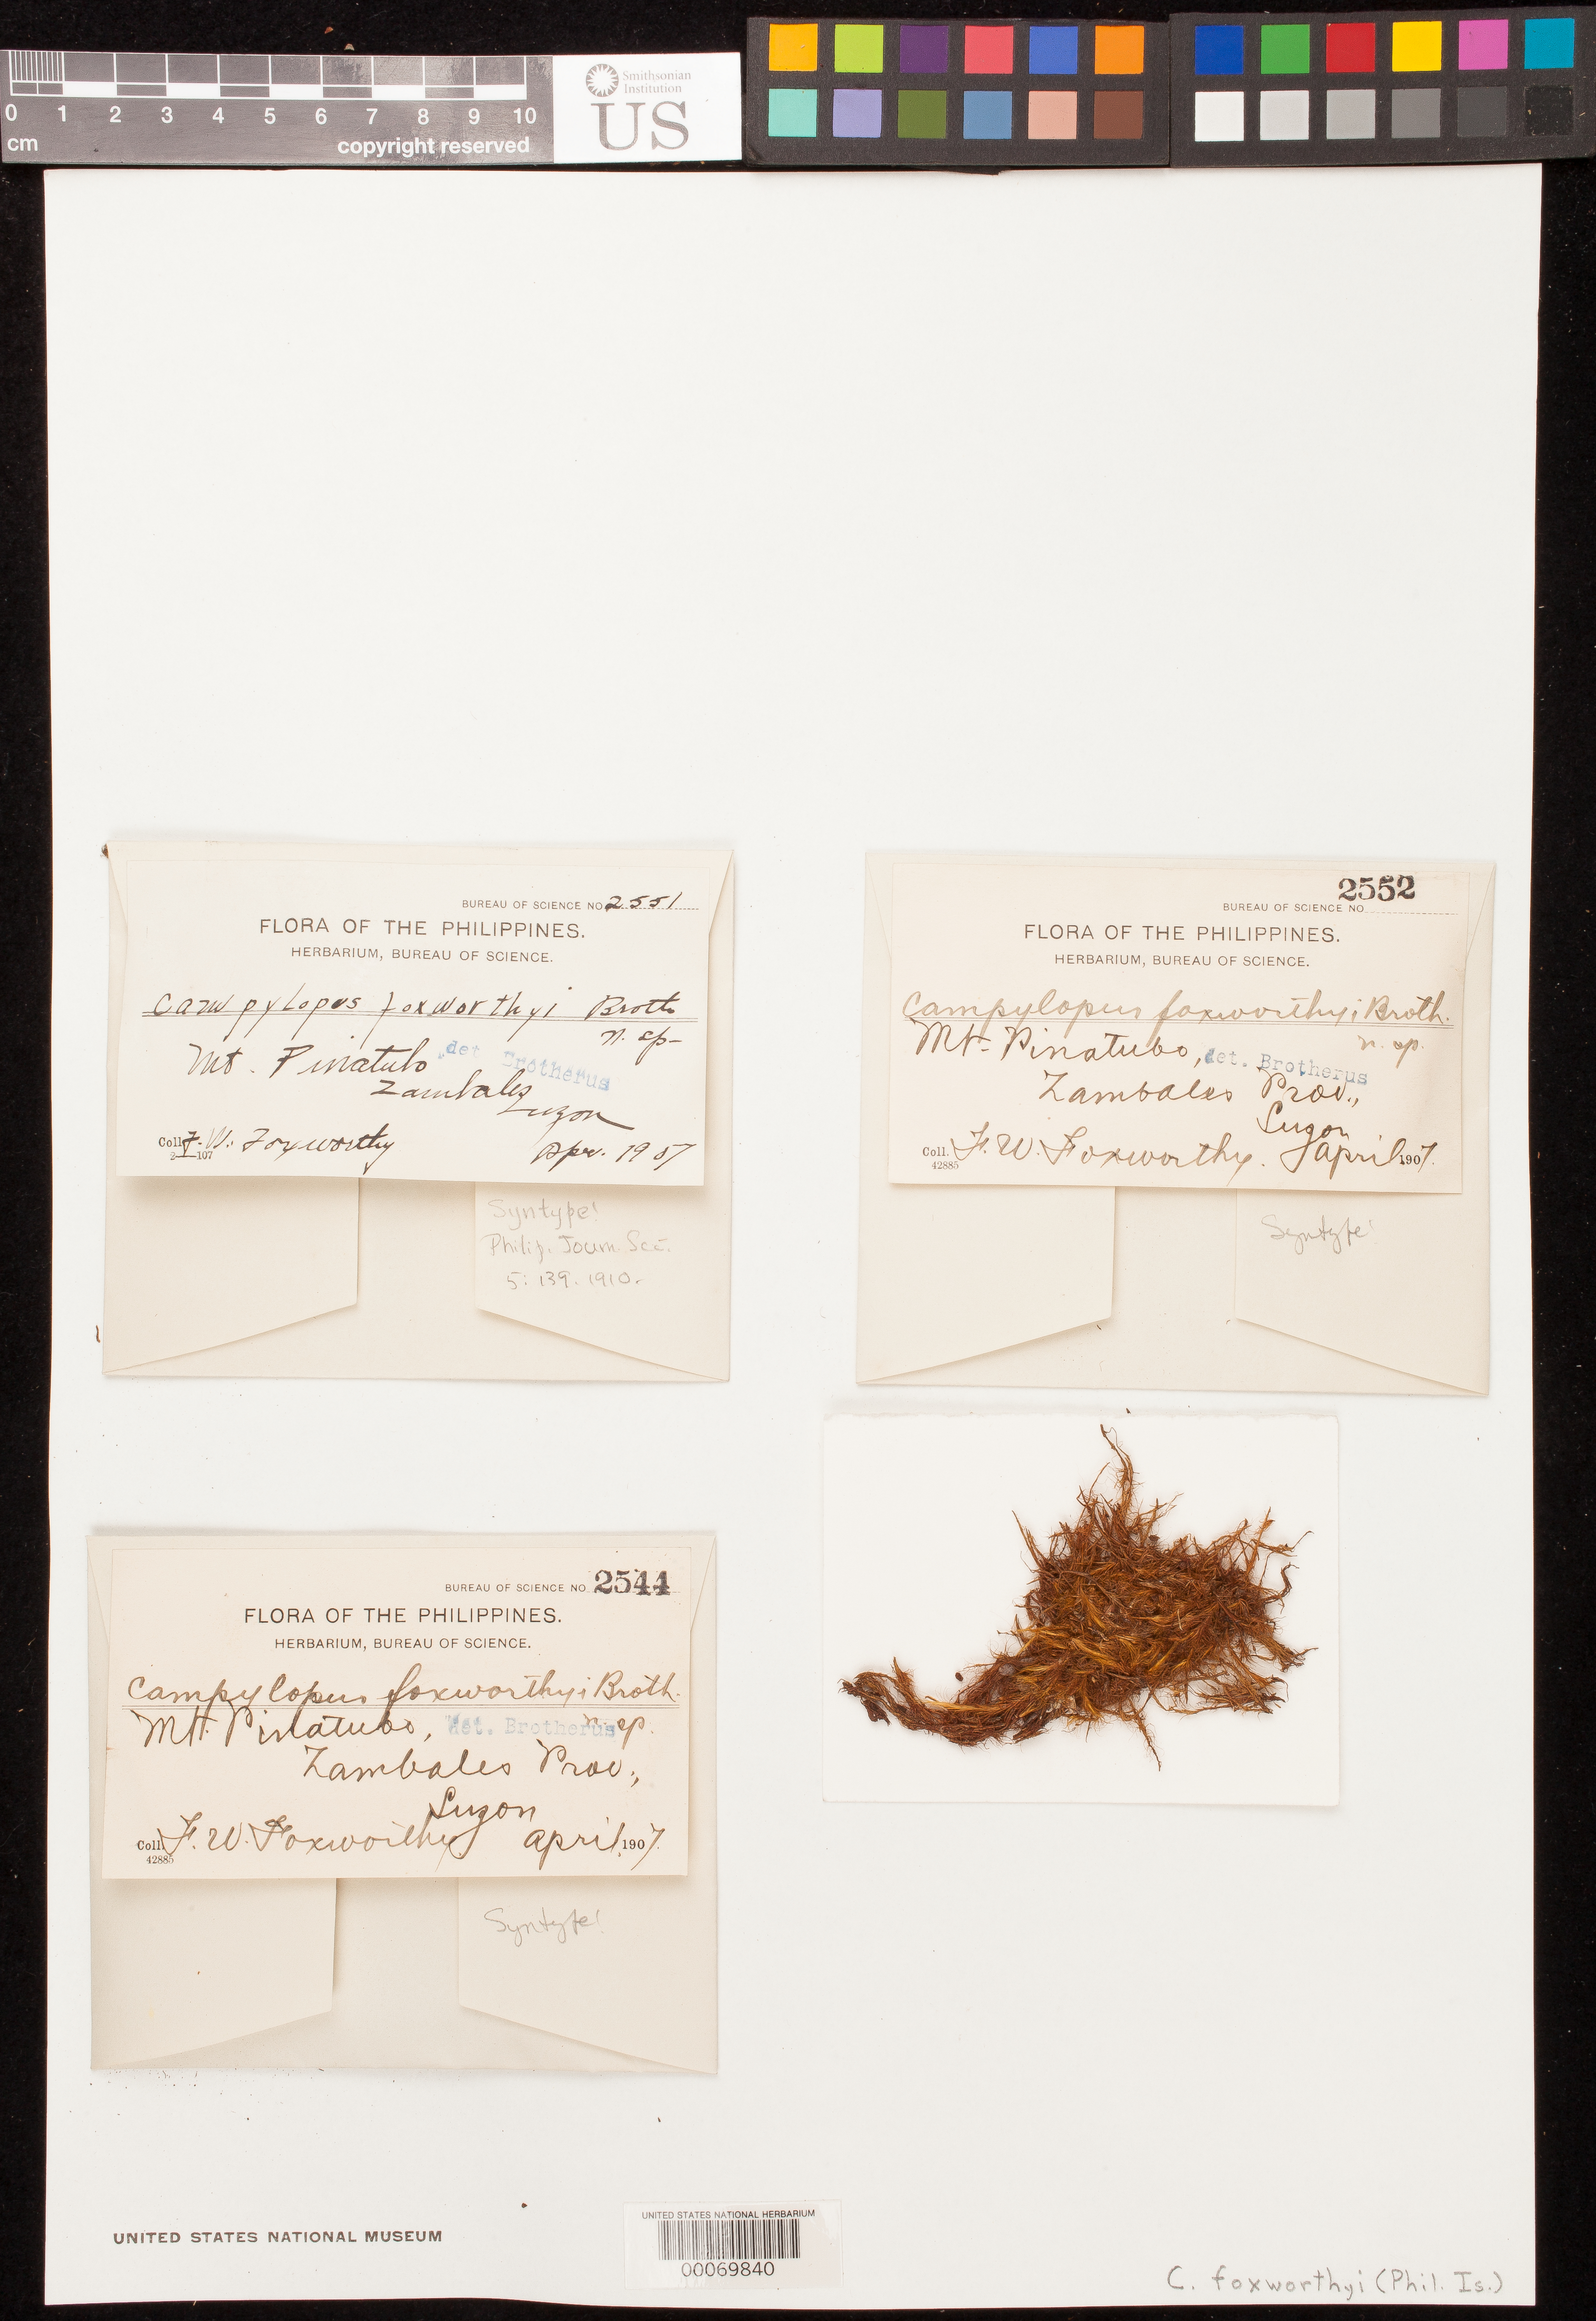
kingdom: Plantae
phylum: Bryophyta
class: Bryopsida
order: Dicranales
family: Leucobryaceae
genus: Campylopus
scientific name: Campylopus foxworthyi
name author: Broth.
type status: Syntype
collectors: F. W. Foxworthy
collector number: Bur. Sci. 2551, 2552, 254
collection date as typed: Apr 1907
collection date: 1907-04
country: Philippines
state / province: Central Luzon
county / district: Zambales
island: Luzon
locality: Mt. Pinatubo.